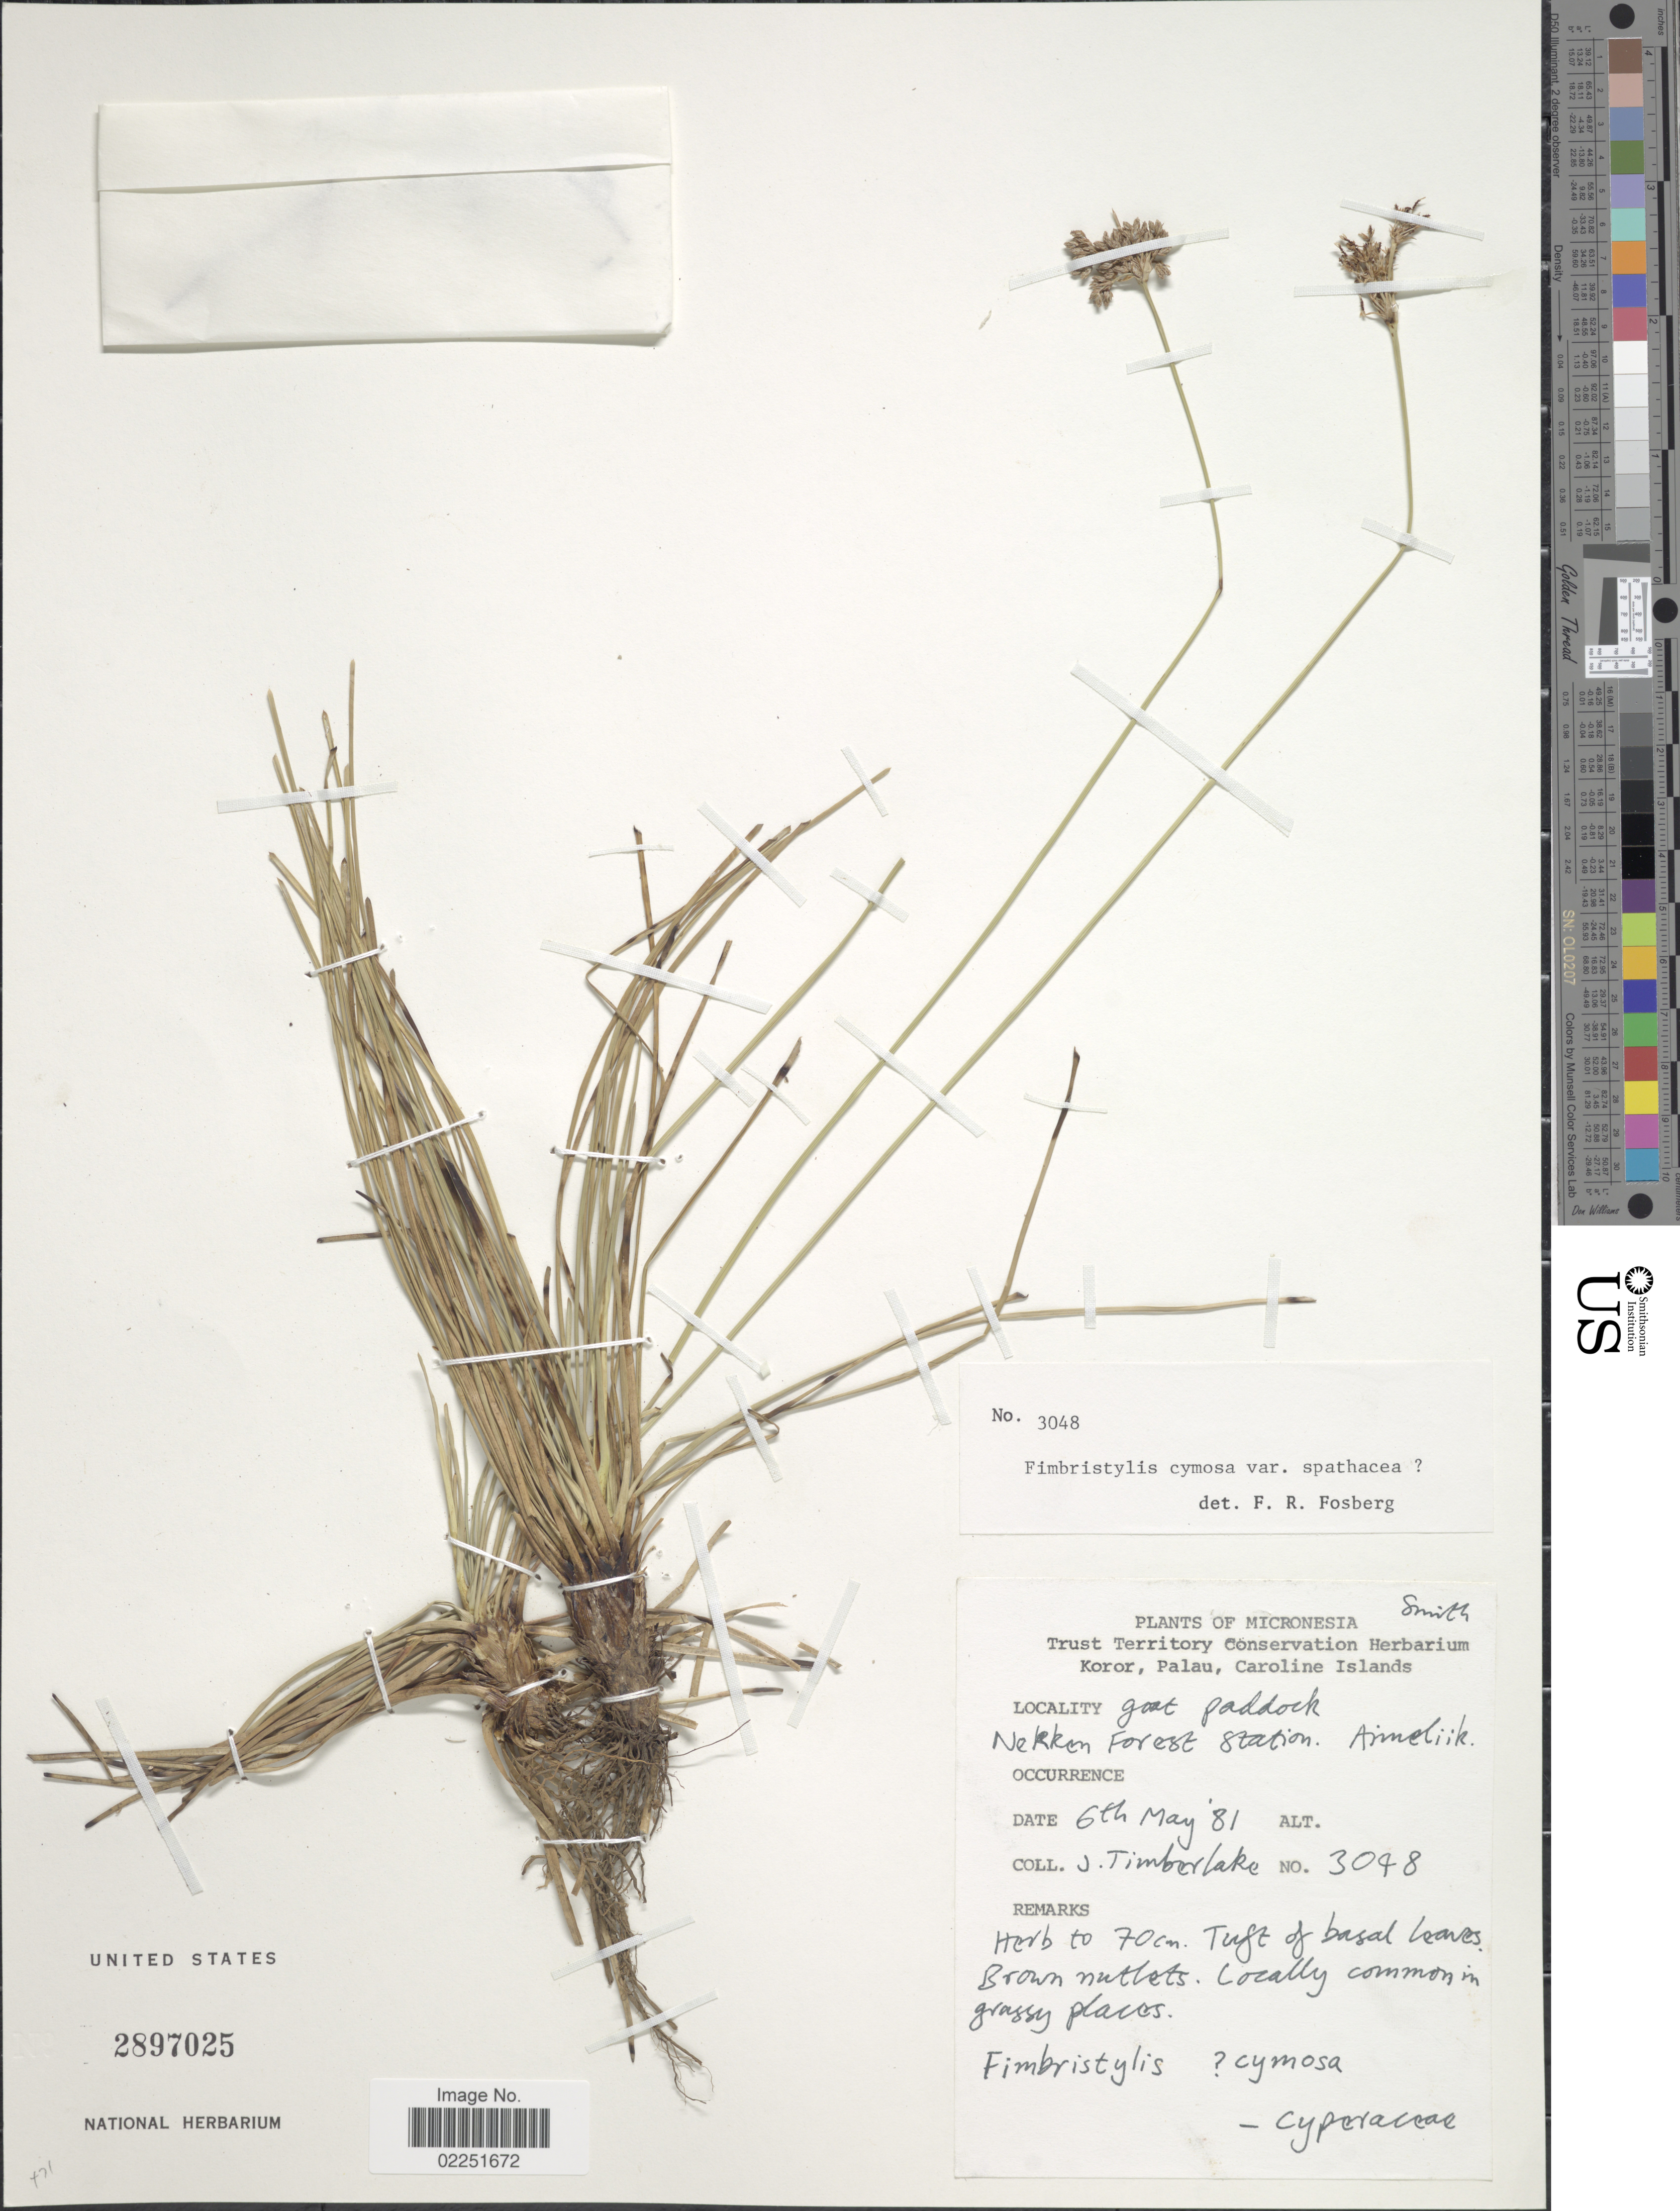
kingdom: Plantae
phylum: Tracheophyta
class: Liliopsida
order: Poales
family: Cyperaceae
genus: Fimbristylis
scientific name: Fimbristylis cymosa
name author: R. Br.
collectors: J. Timberlake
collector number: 3098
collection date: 1981-05-06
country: Palau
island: Babeldaob [Babelthuap]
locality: Micronesia, Koror, Palau, Caroline Islands. Goat Paddock. Nekken Forest Station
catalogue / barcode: US 2897025